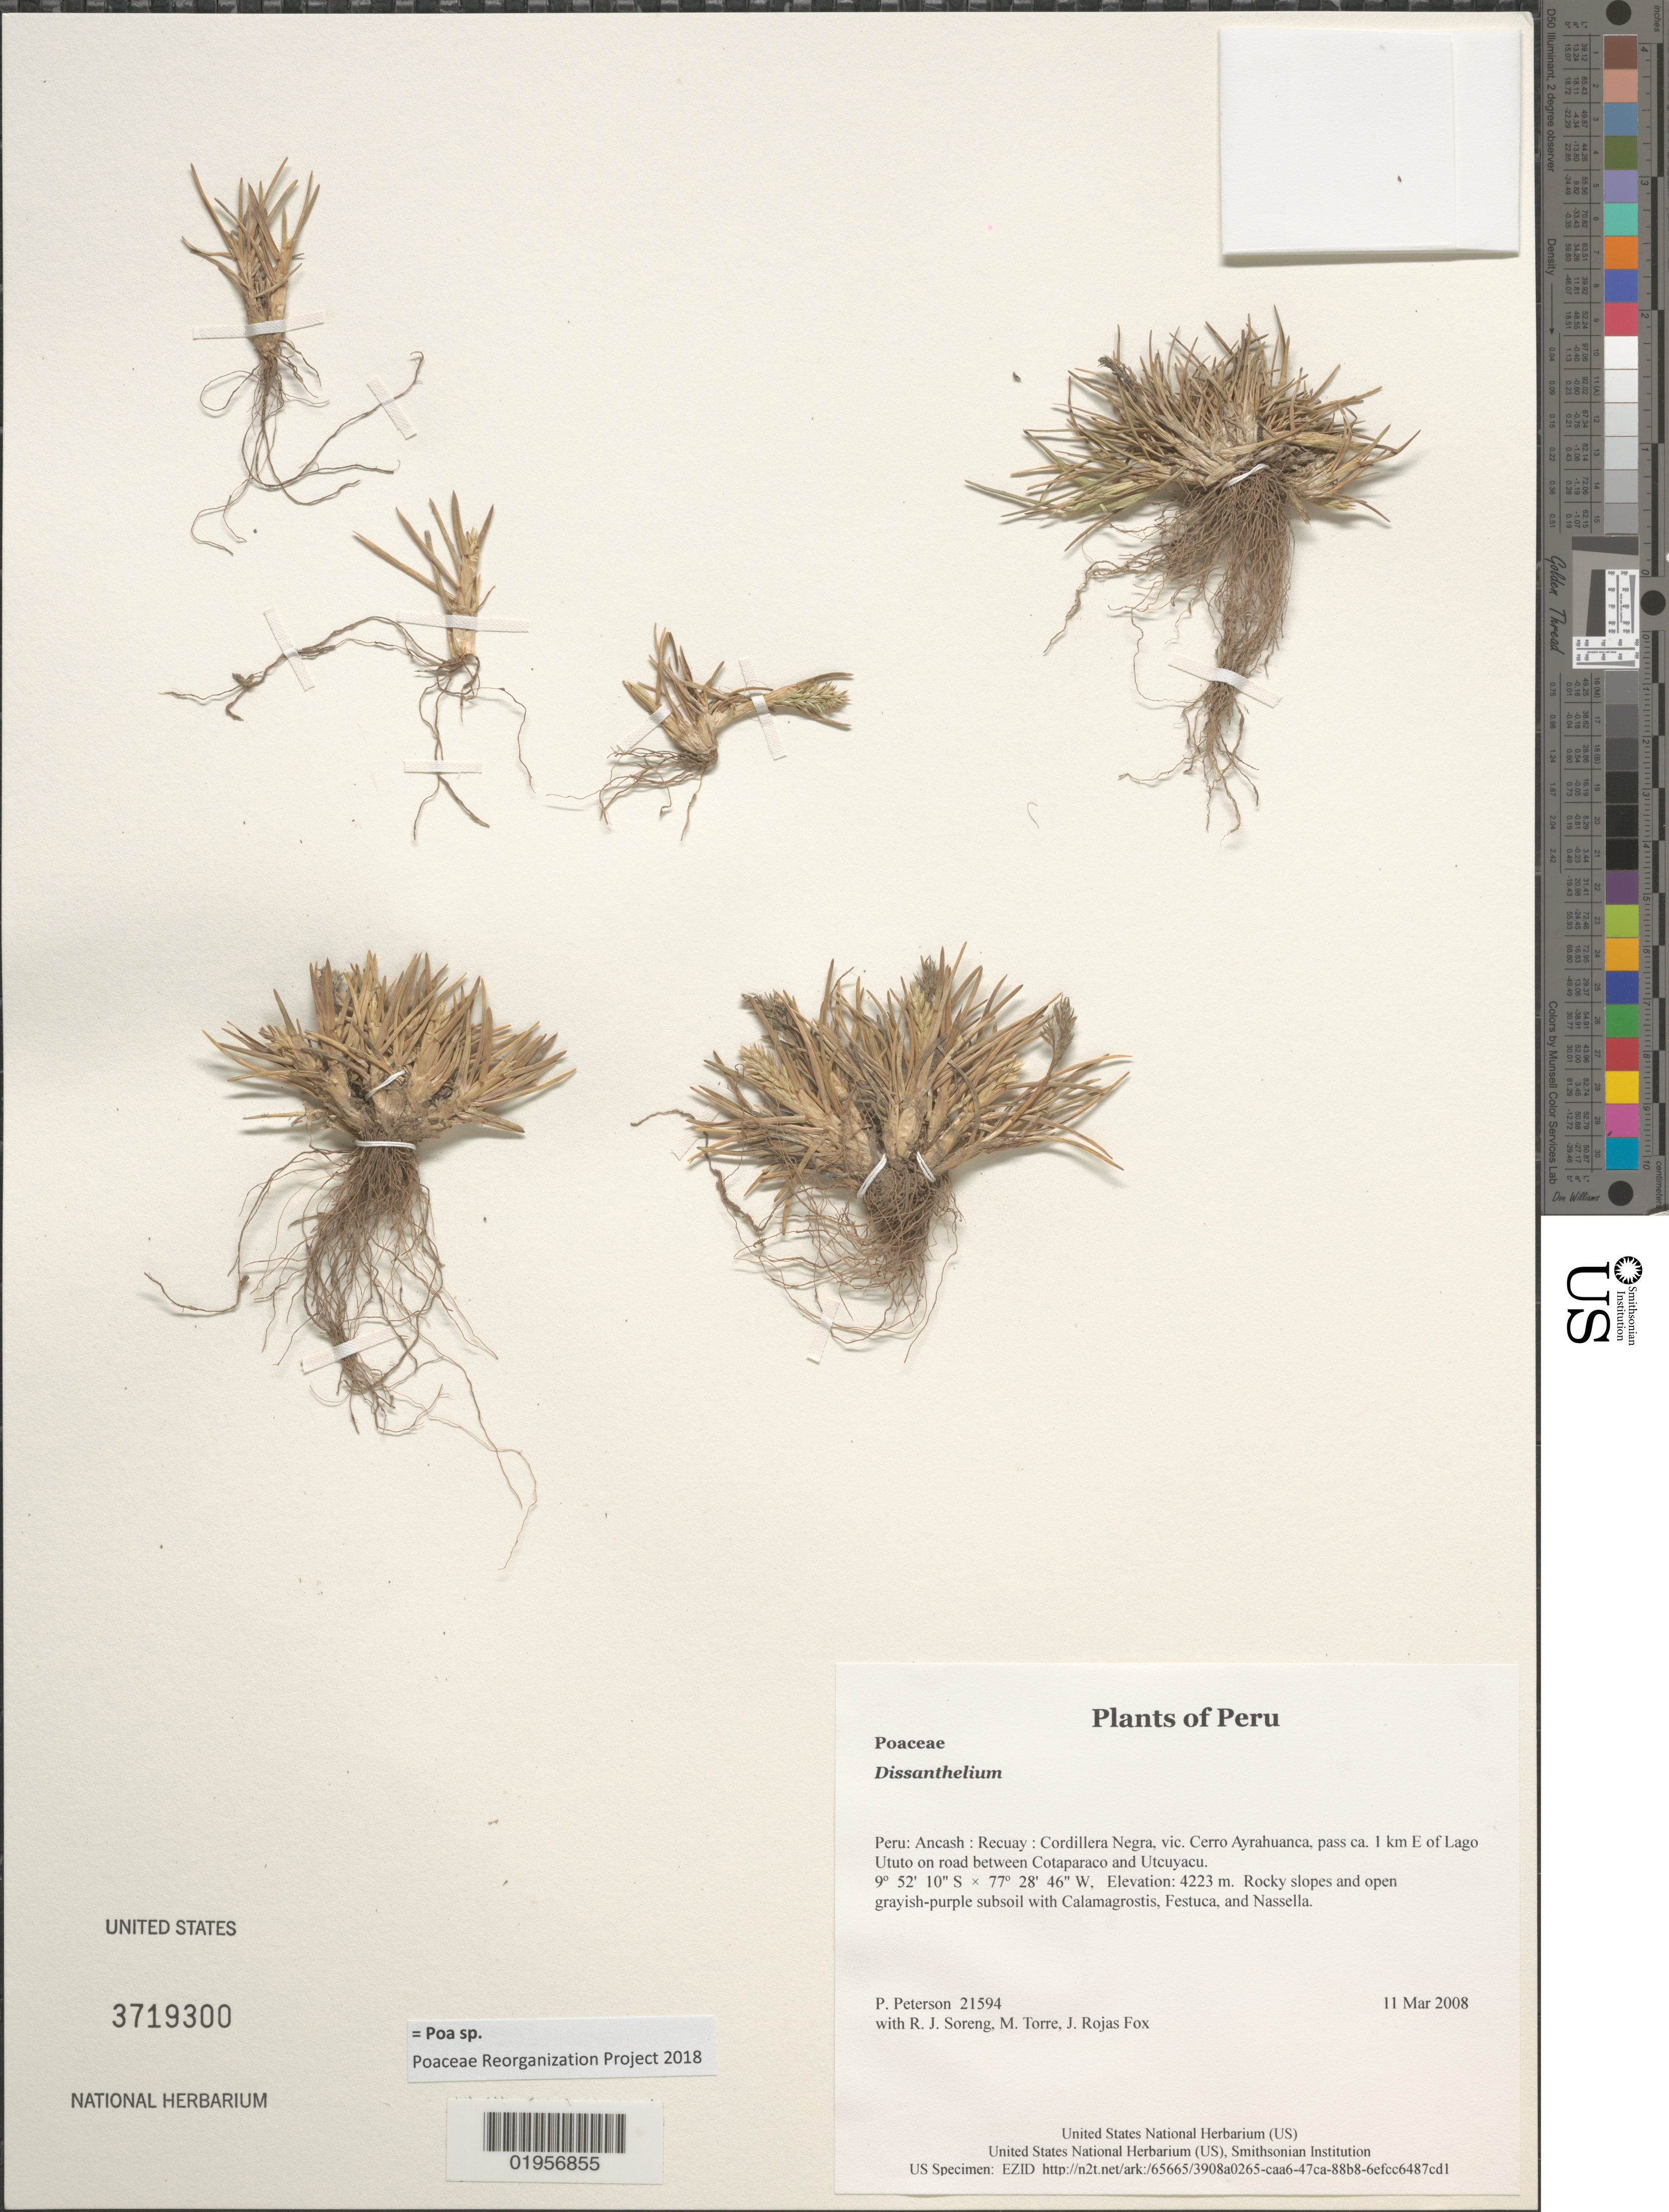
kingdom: Plantae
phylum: Tracheophyta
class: Liliopsida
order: Poales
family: Poaceae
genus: Poa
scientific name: Poa (Pseudopoa) sp.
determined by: Poaceae Reorganization Project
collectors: P. M. Peterson, R. J. Soreng, M. Torre & J. Rojas Fox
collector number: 21594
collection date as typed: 11 Mar 2008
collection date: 2008-03-11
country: Peru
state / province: Ancash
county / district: Recuay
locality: Cordillera Negra, vic. Cerro Ayrahuanca, pass ca. 1 km E of Lago Ututo on road between Cotaparaco and Utcuyacu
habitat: Rocky slopes and open grayish-purple subsoil with Calamagrostis, Festuca, and Nassella.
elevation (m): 4223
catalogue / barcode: US 3719300